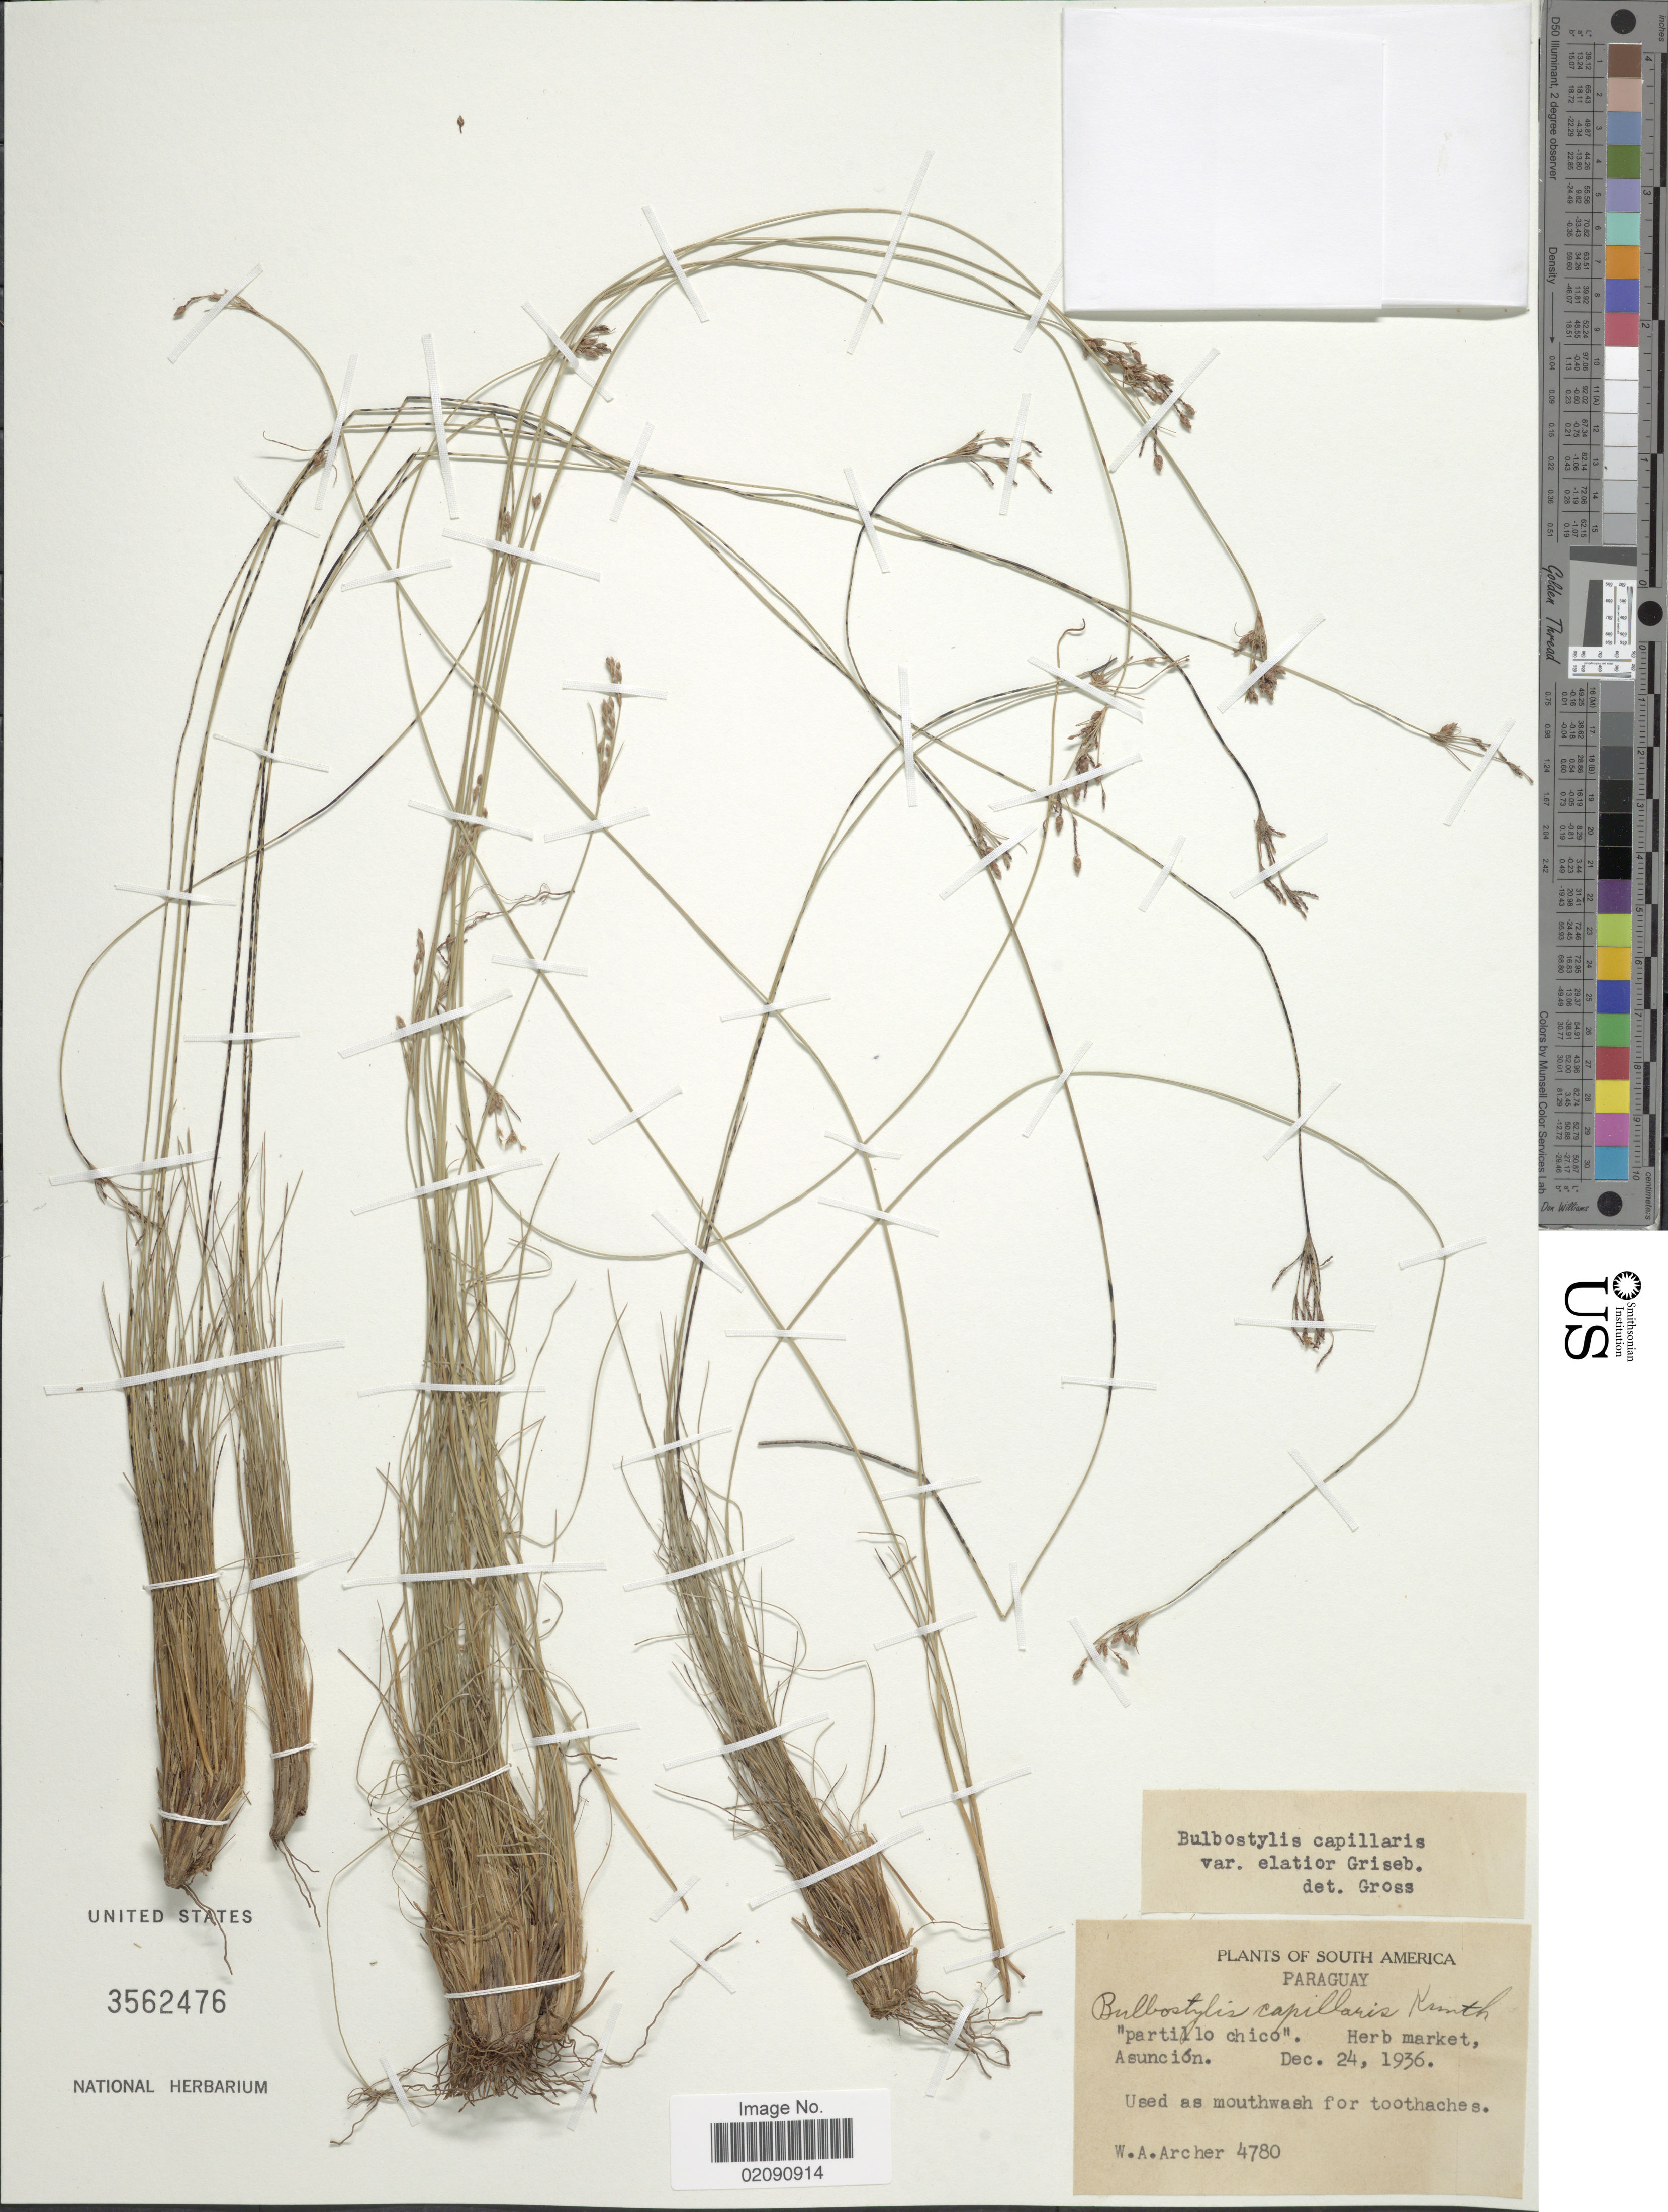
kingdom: Plantae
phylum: Tracheophyta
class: Liliopsida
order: Poales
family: Cyperaceae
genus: Bulbostylis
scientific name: Bulbostylis sp.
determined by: Maciel-Silva, J. F.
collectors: W. A. Archer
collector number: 4780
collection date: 1936-12-24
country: Paraguay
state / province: Asuncion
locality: partillo chico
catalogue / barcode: US 3562476